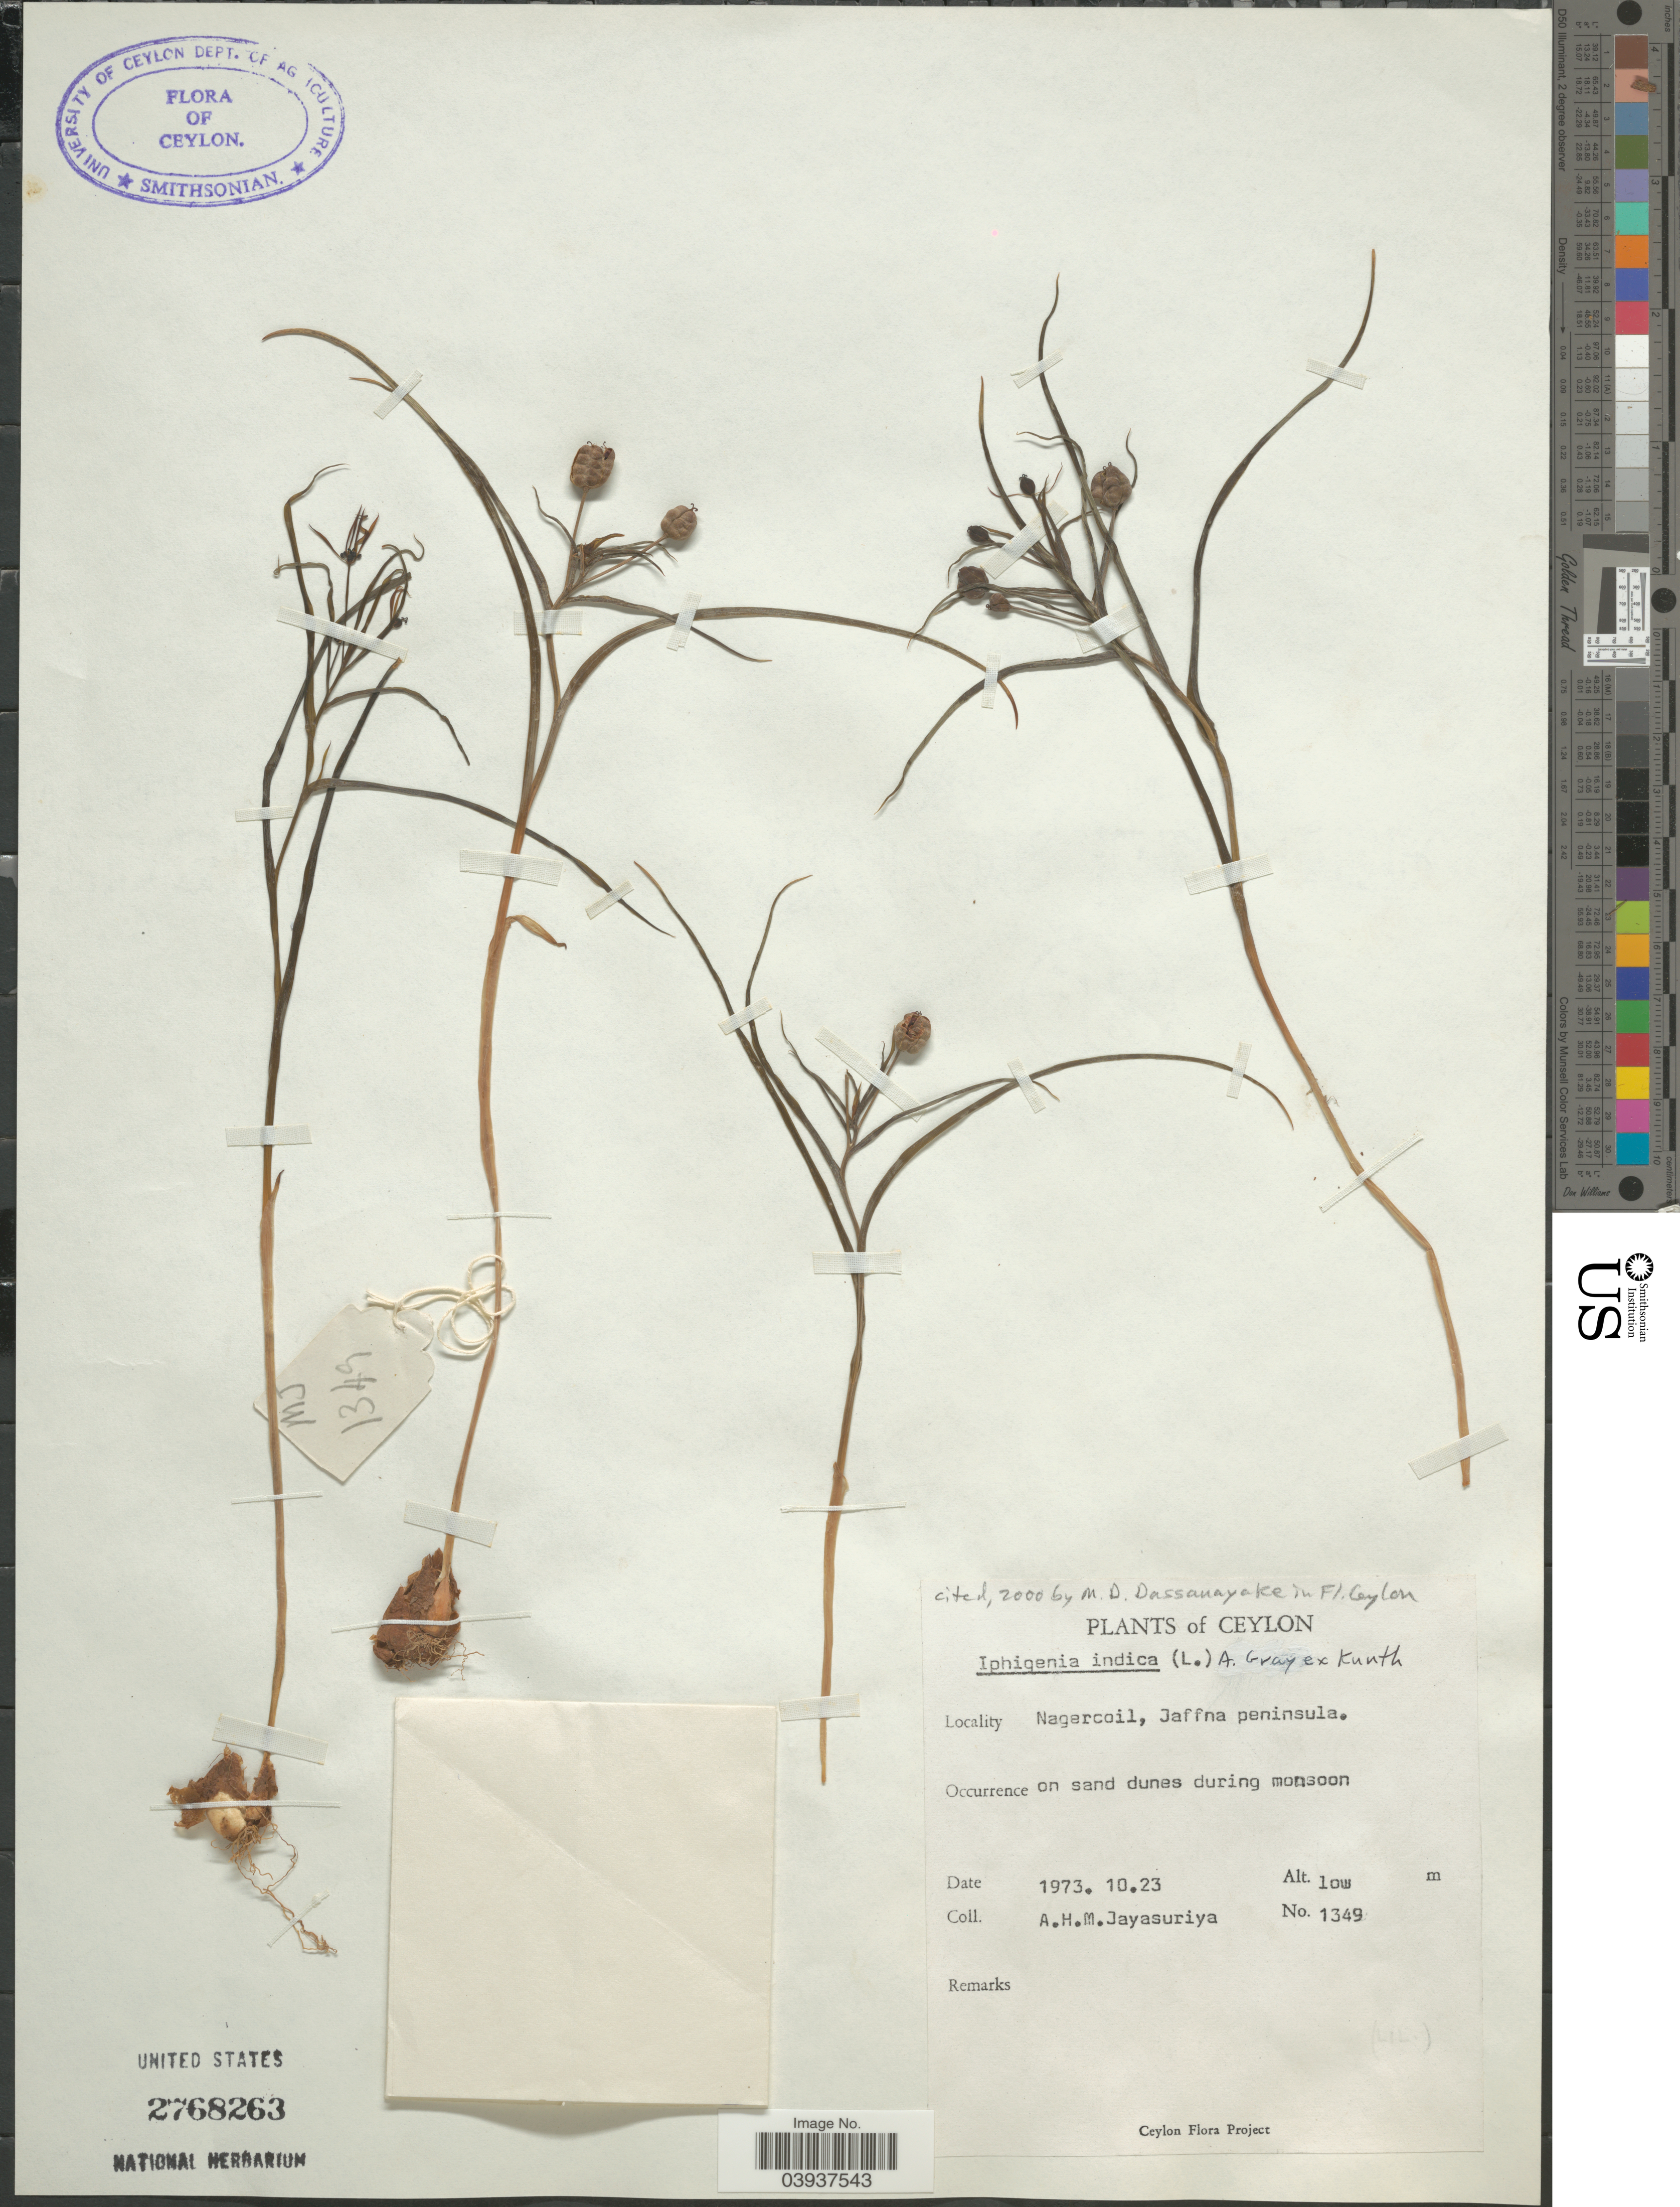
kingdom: Plantae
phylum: Tracheophyta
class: Liliopsida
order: Liliales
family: Colchicaceae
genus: Iphigenia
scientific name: Iphigenia sp.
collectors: A. H. Jayasuriya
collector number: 1349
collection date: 1973-10-23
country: Sri Lanka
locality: Ceylon. Nagercoil, Jaffna peninsula.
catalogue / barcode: US 2768263